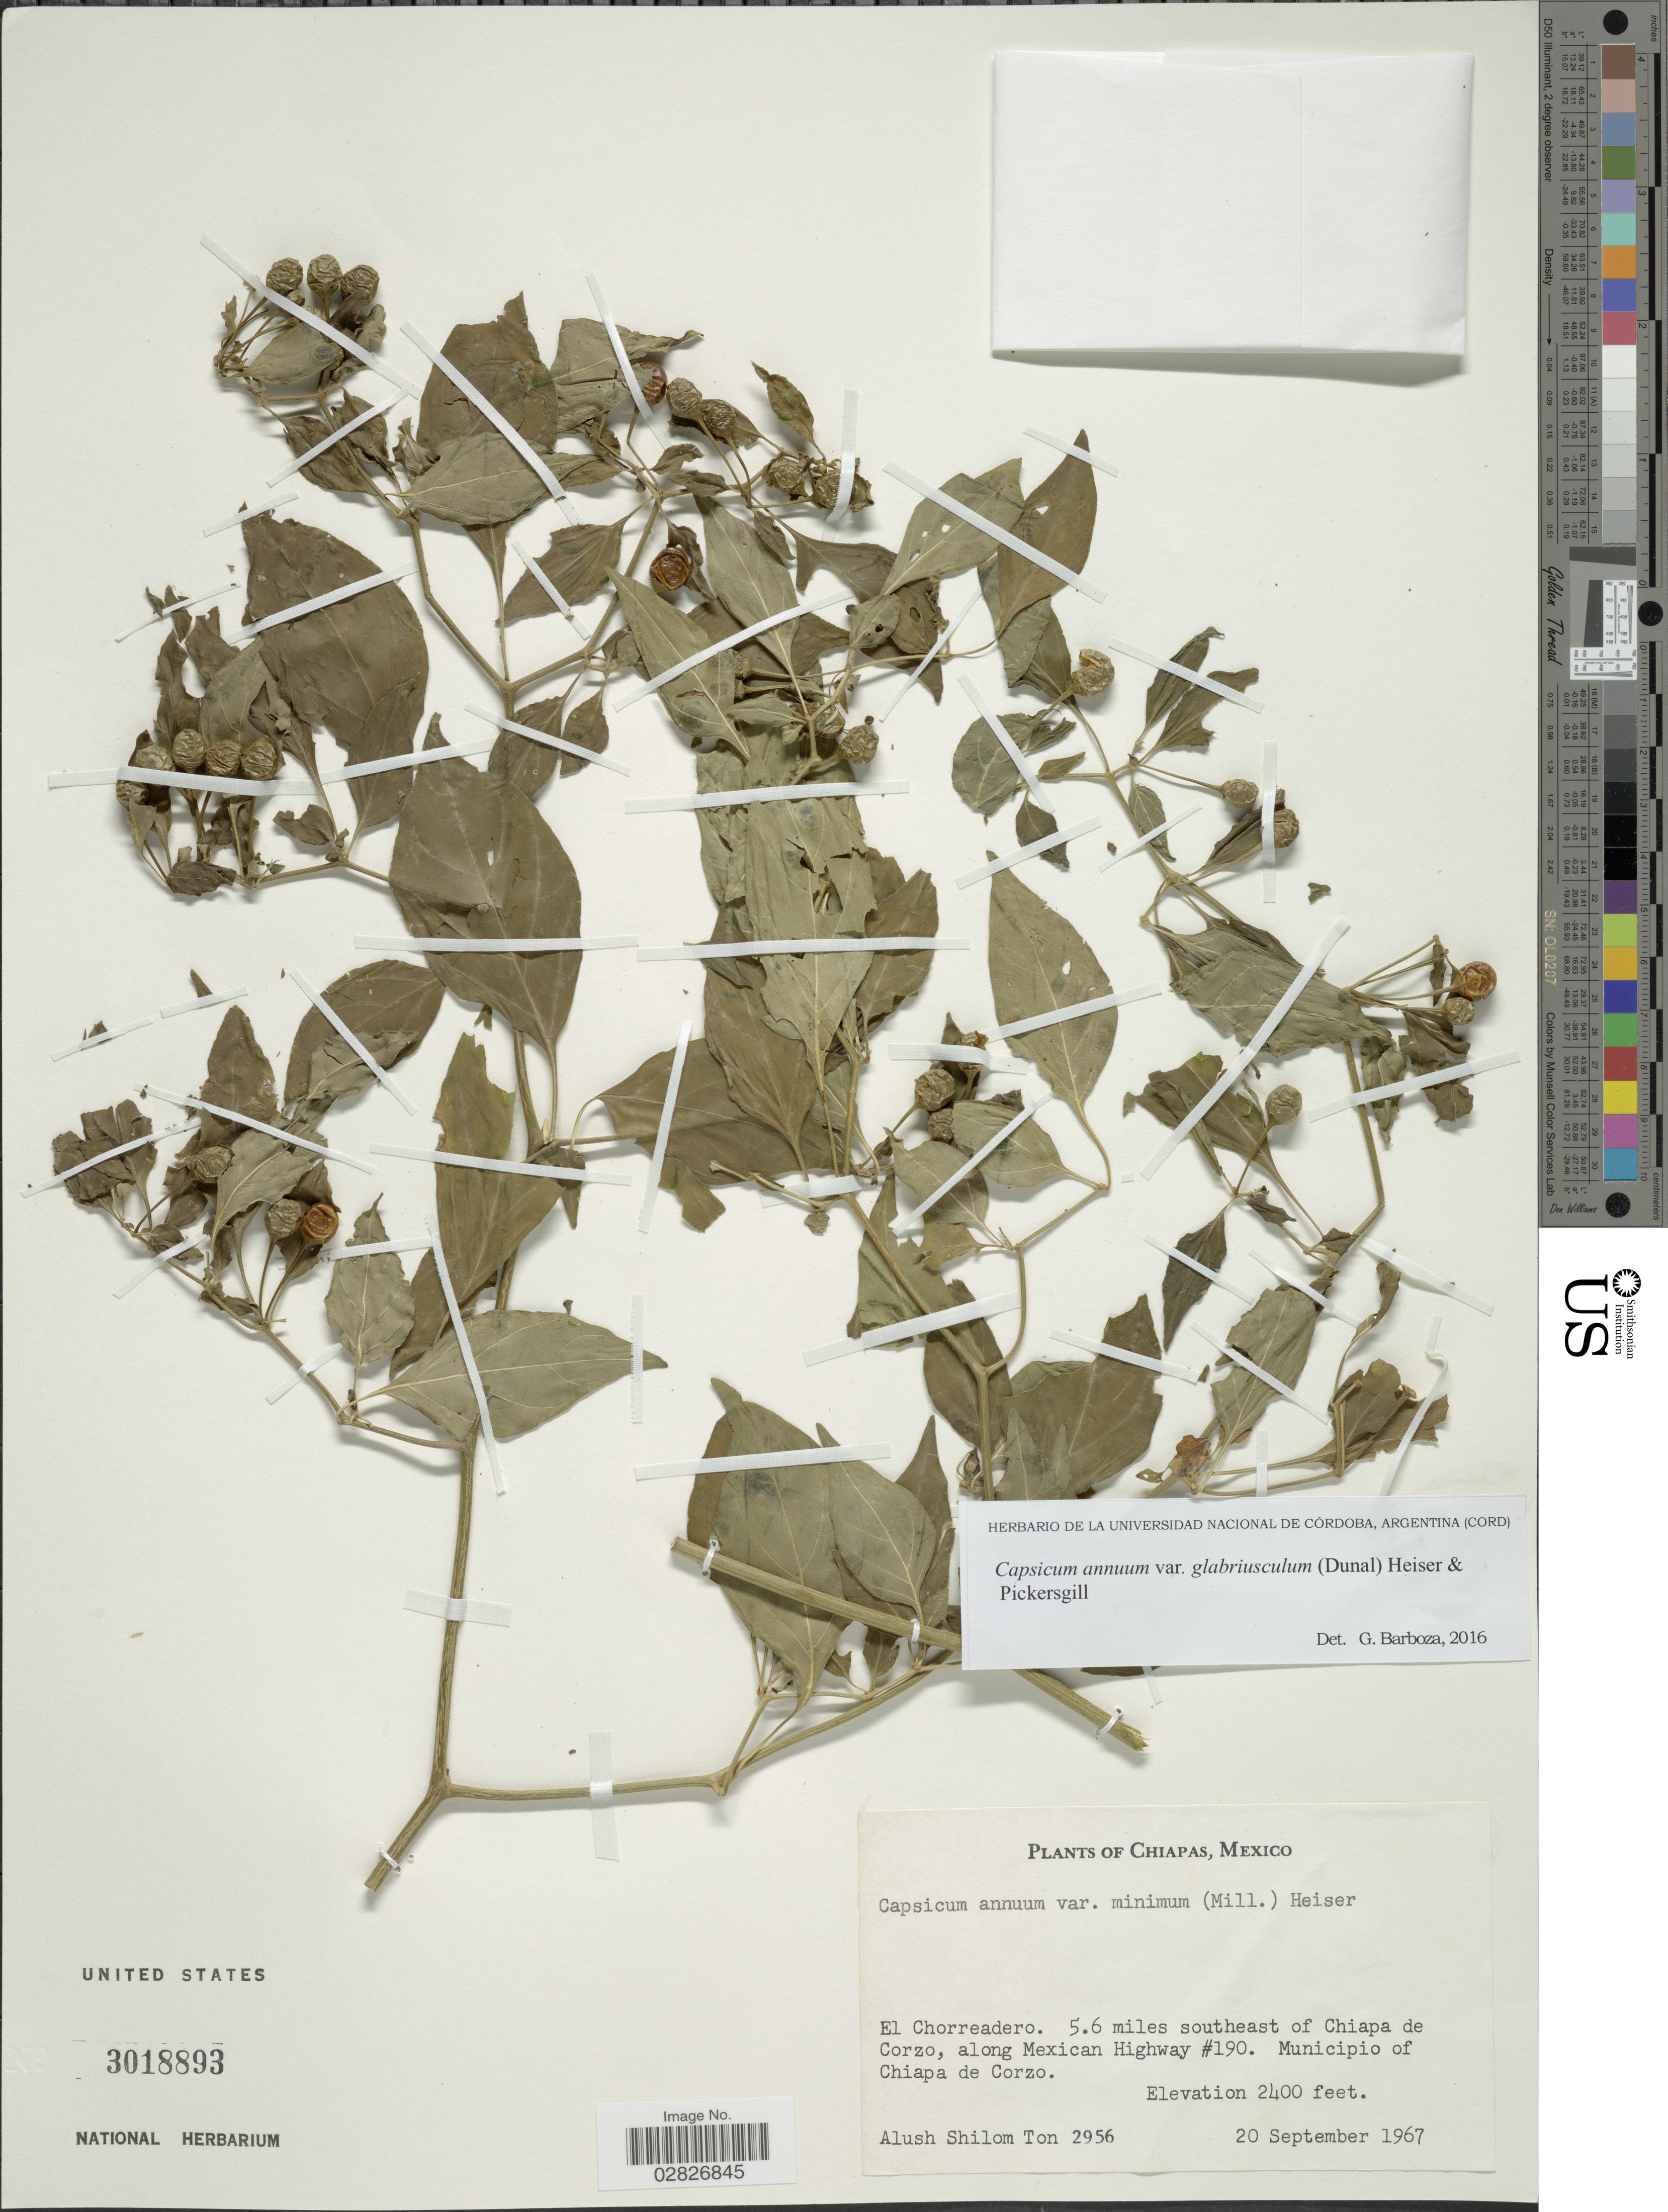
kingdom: Plantae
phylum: Tracheophyta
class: Magnoliopsida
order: Solanales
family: Solanaceae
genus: Capsicum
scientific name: Capsicum annuum var. glabriusculum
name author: (Dunal) Heiser & Pickersgill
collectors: A. M. Ton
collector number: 2956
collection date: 1967-09-20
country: Mexico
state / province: Chiapas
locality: El Chorreadero, 5.6 miles southeast of Chiapa de Corzo, along Mexican Highway #190, Municipio of Chiapa de Corzo.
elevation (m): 732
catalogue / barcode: US 3018893